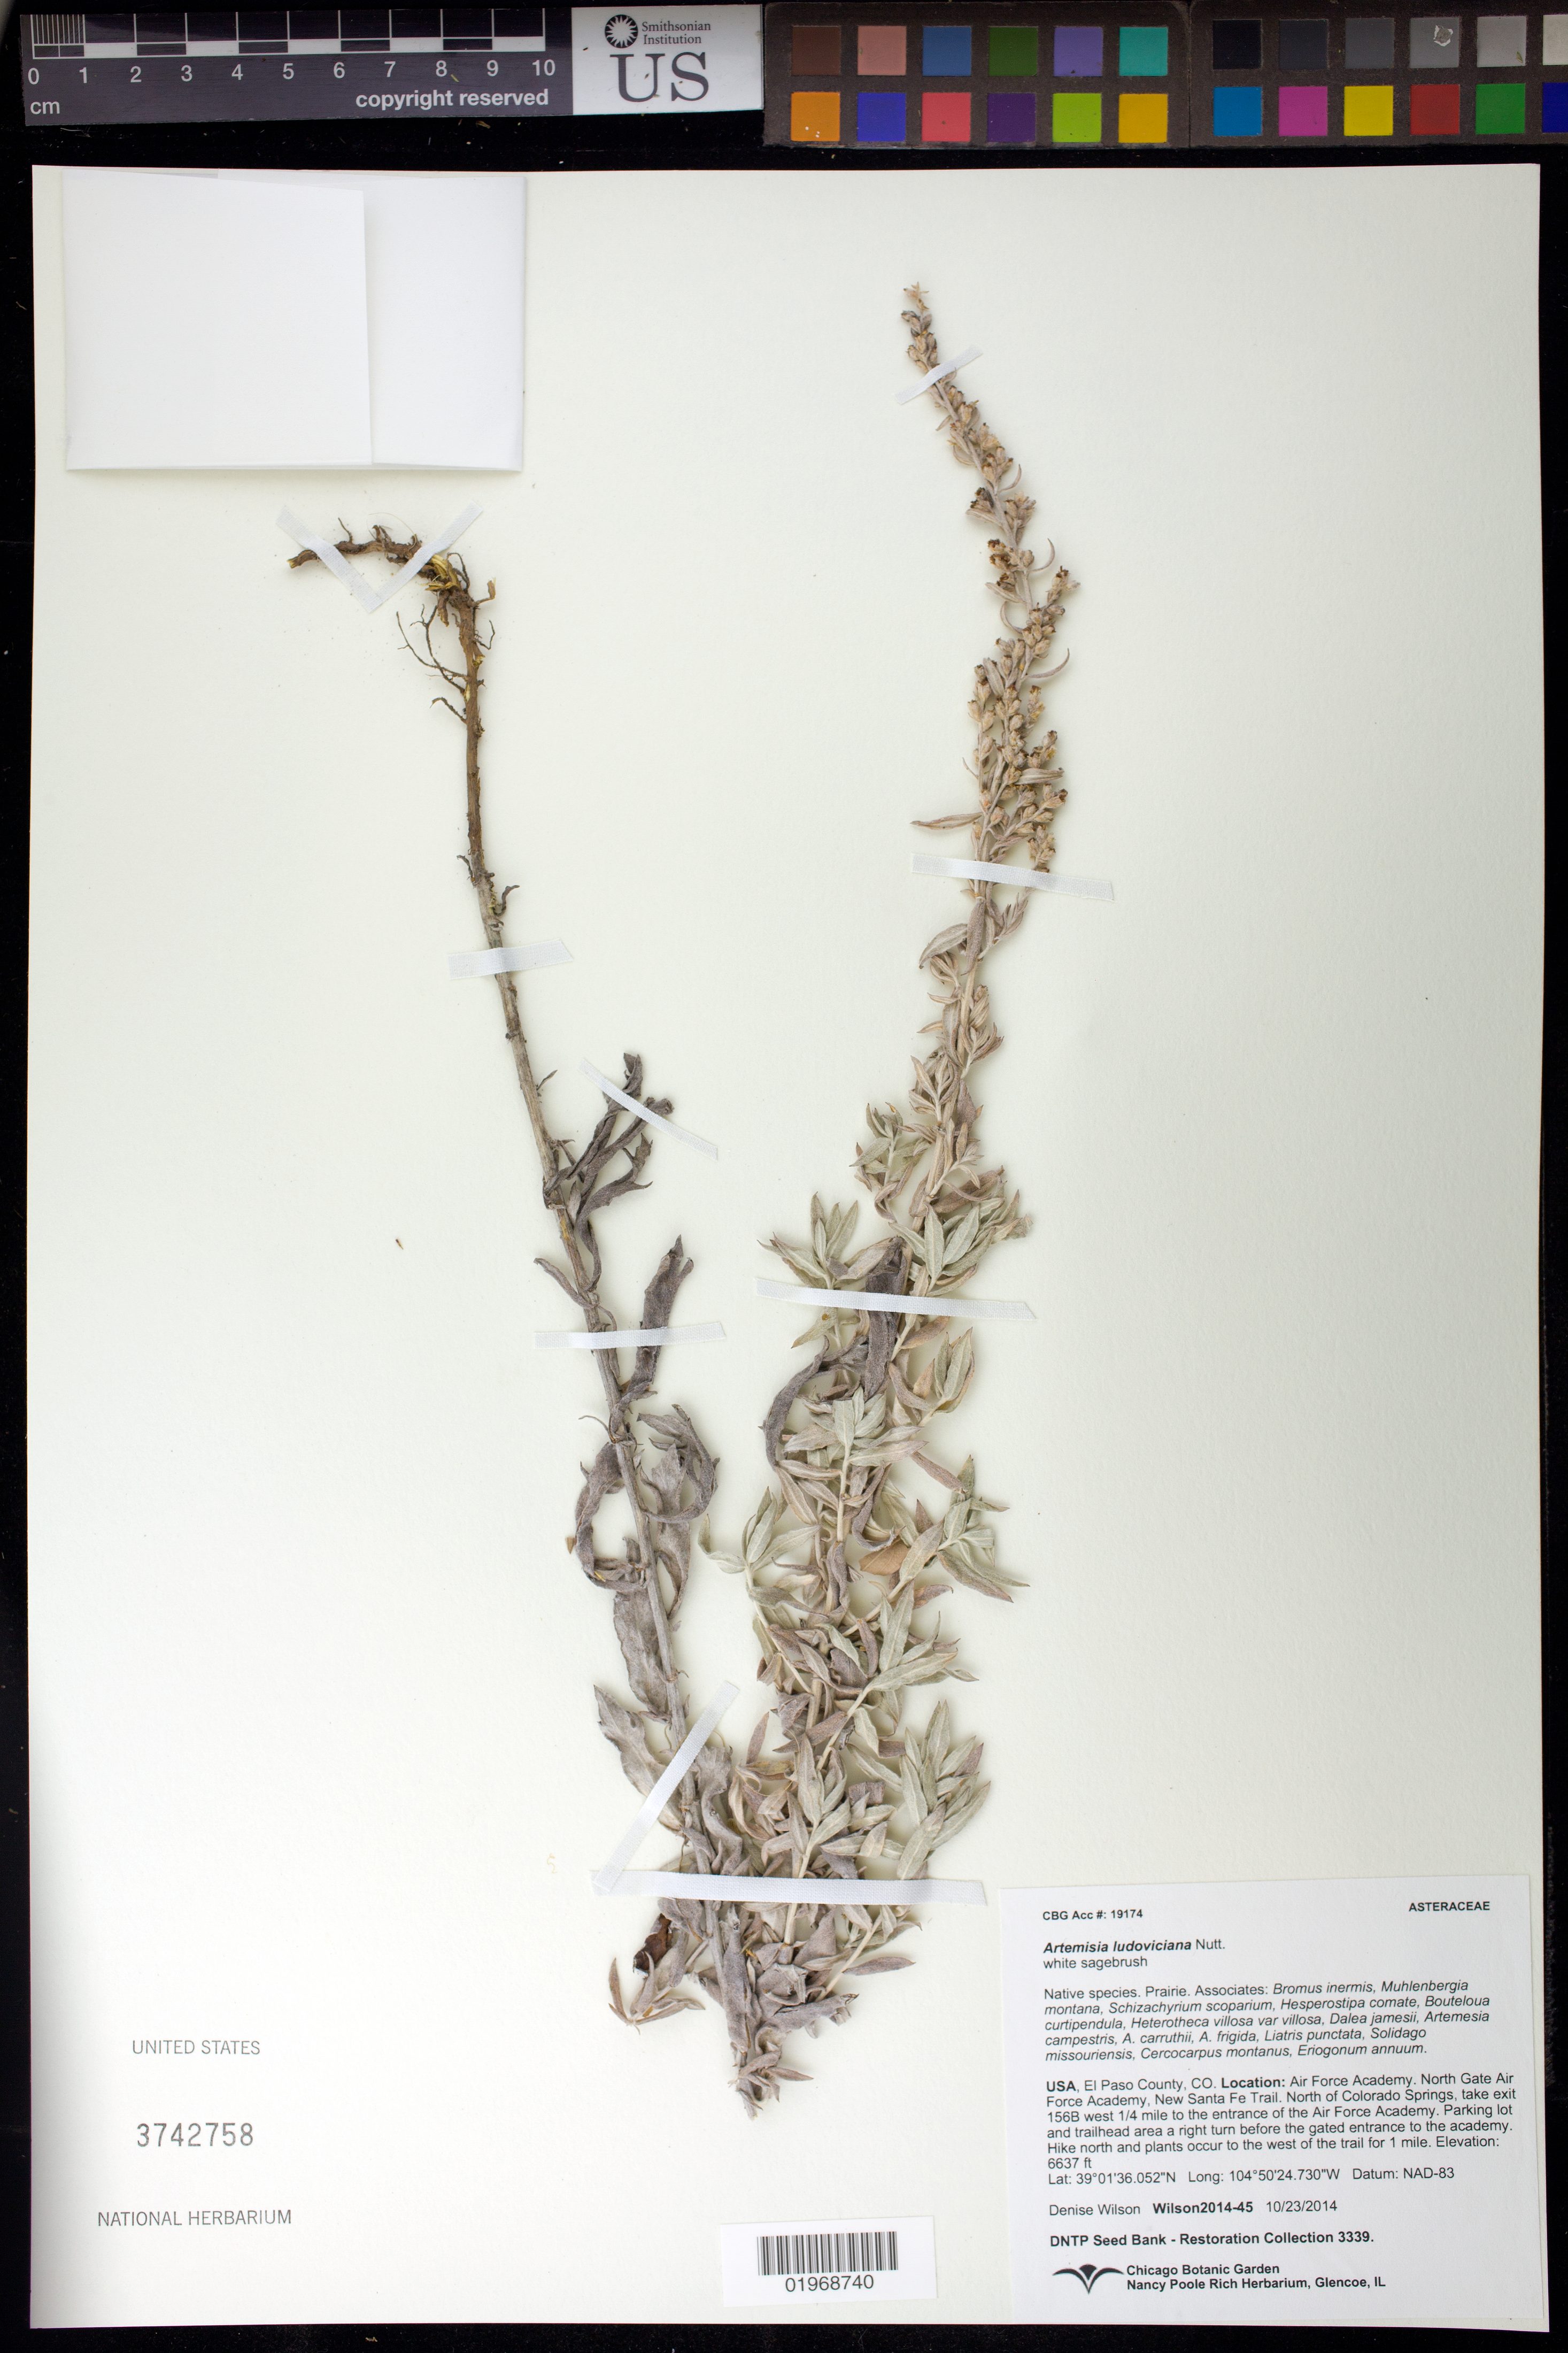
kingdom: Plantae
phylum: Tracheophyta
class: Magnoliopsida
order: Asterales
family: Asteraceae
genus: Artemisia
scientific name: Artemisia ludoviciana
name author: Nutt.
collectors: D. Wilson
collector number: Wilson2014-45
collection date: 2014-10-23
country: United States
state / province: Colorado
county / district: El Paso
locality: North Gate Air Force Academy, New Santa Fe Trail, North Colorado Springs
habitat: Prairie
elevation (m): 2023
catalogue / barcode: US 3742758